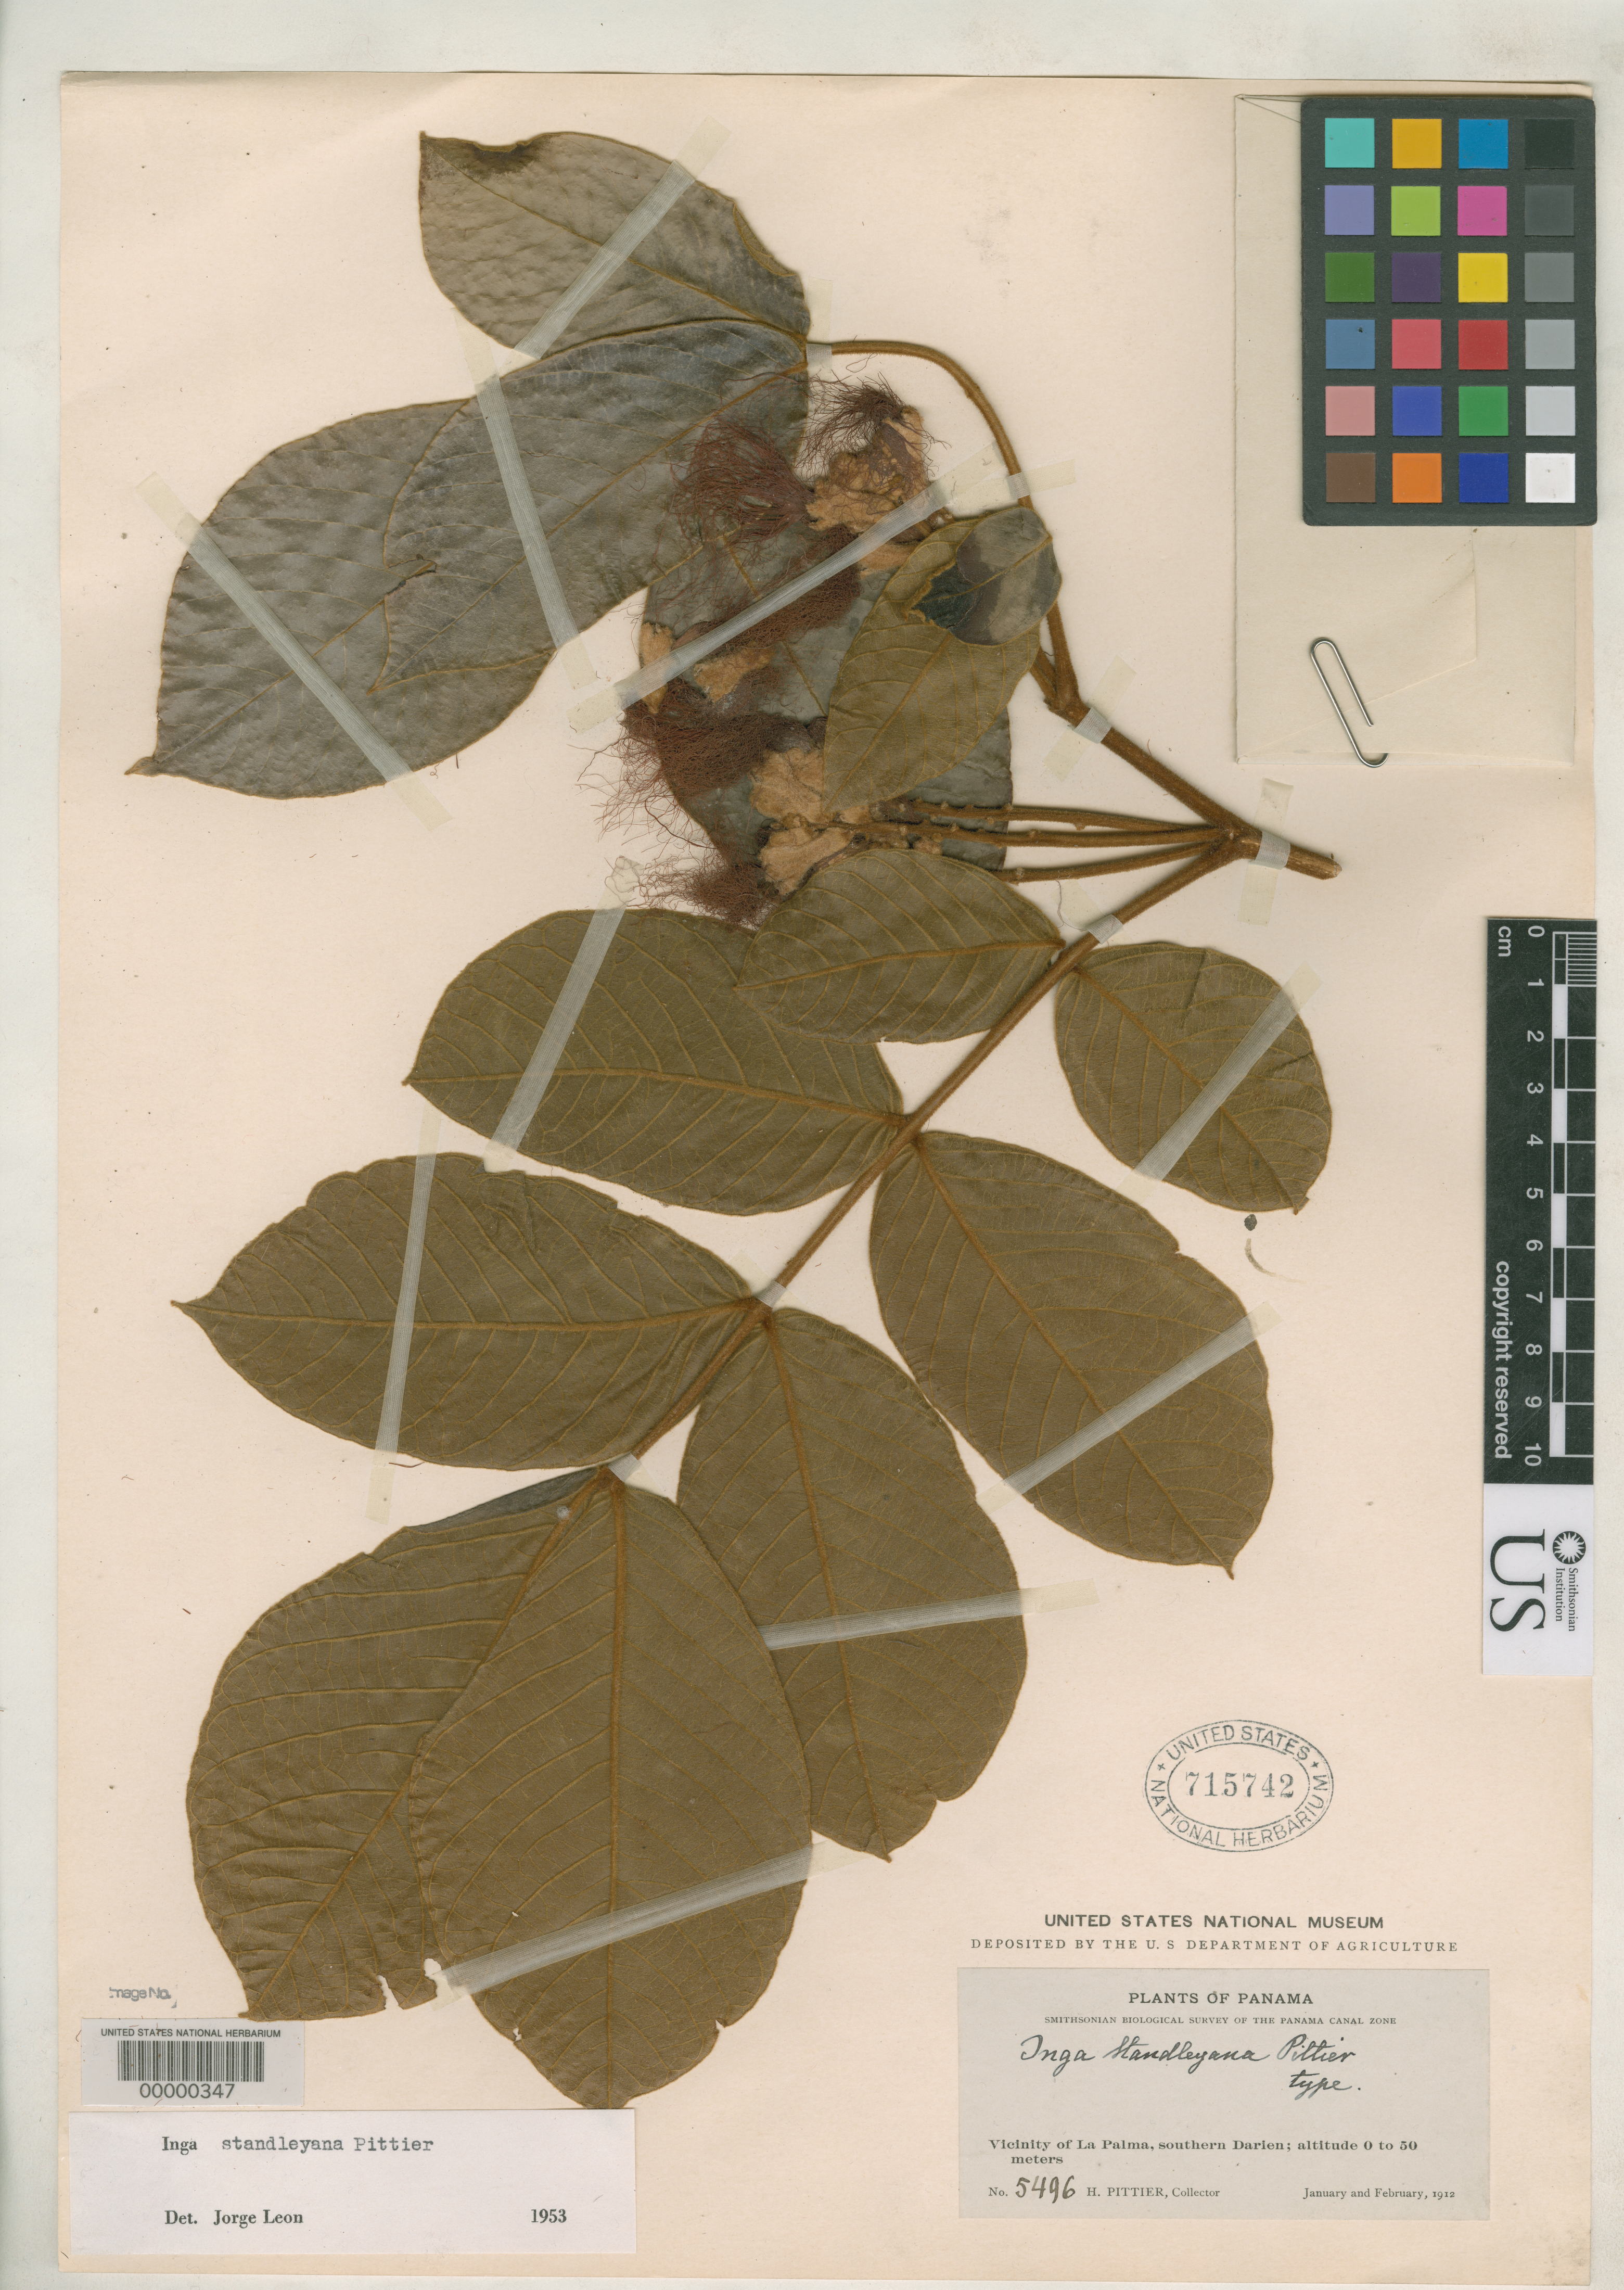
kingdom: Plantae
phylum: Tracheophyta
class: Magnoliopsida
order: Fabales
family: Fabaceae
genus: Inga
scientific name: Inga standleyana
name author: Pittier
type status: Holotype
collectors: H. F. Pittier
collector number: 5496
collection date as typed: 26 Jan 1912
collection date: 1912-01-26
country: Panama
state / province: Darién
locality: Vicinity of La Palma.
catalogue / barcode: US 715742